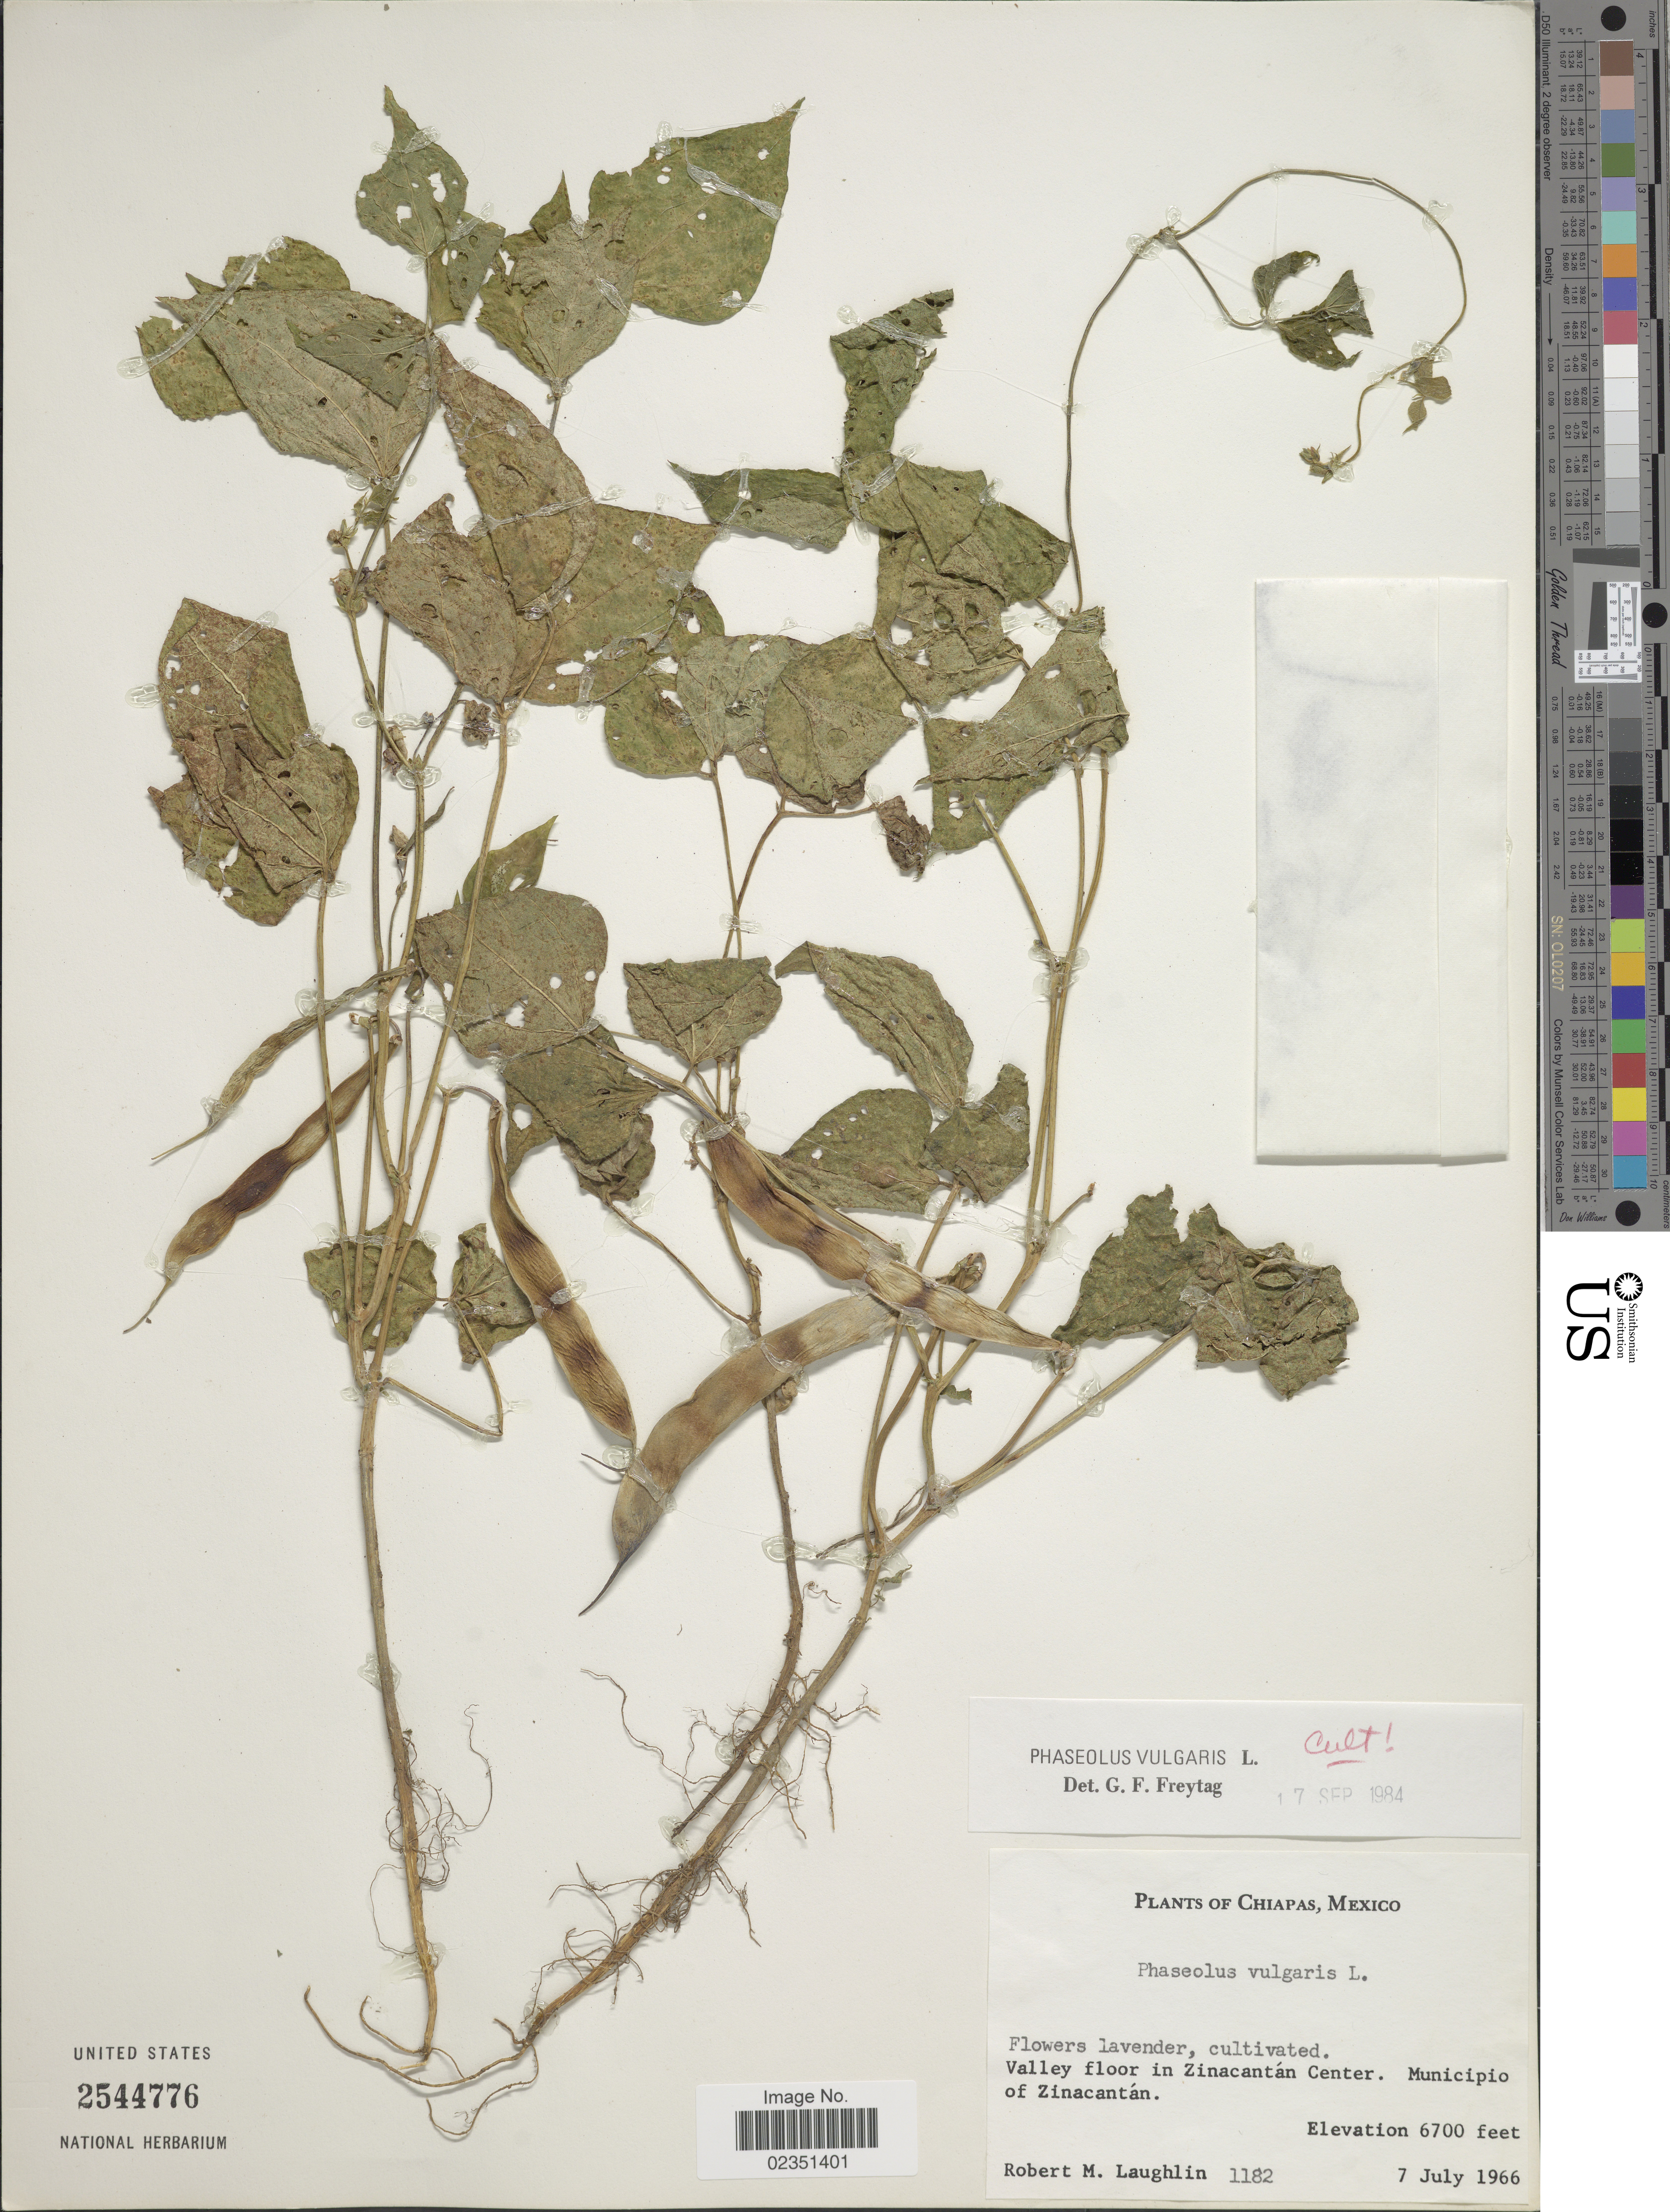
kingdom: Plantae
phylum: Tracheophyta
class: Magnoliopsida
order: Fabales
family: Fabaceae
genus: Phaseolus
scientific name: Phaseolus vulgaris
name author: L.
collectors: R. M. Laughlin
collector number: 1182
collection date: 1966-07-07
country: Mexico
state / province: Chiapas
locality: Valley floor in Zinacantan Center. Municipio of Zinacantan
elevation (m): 2042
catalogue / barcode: US 2544776